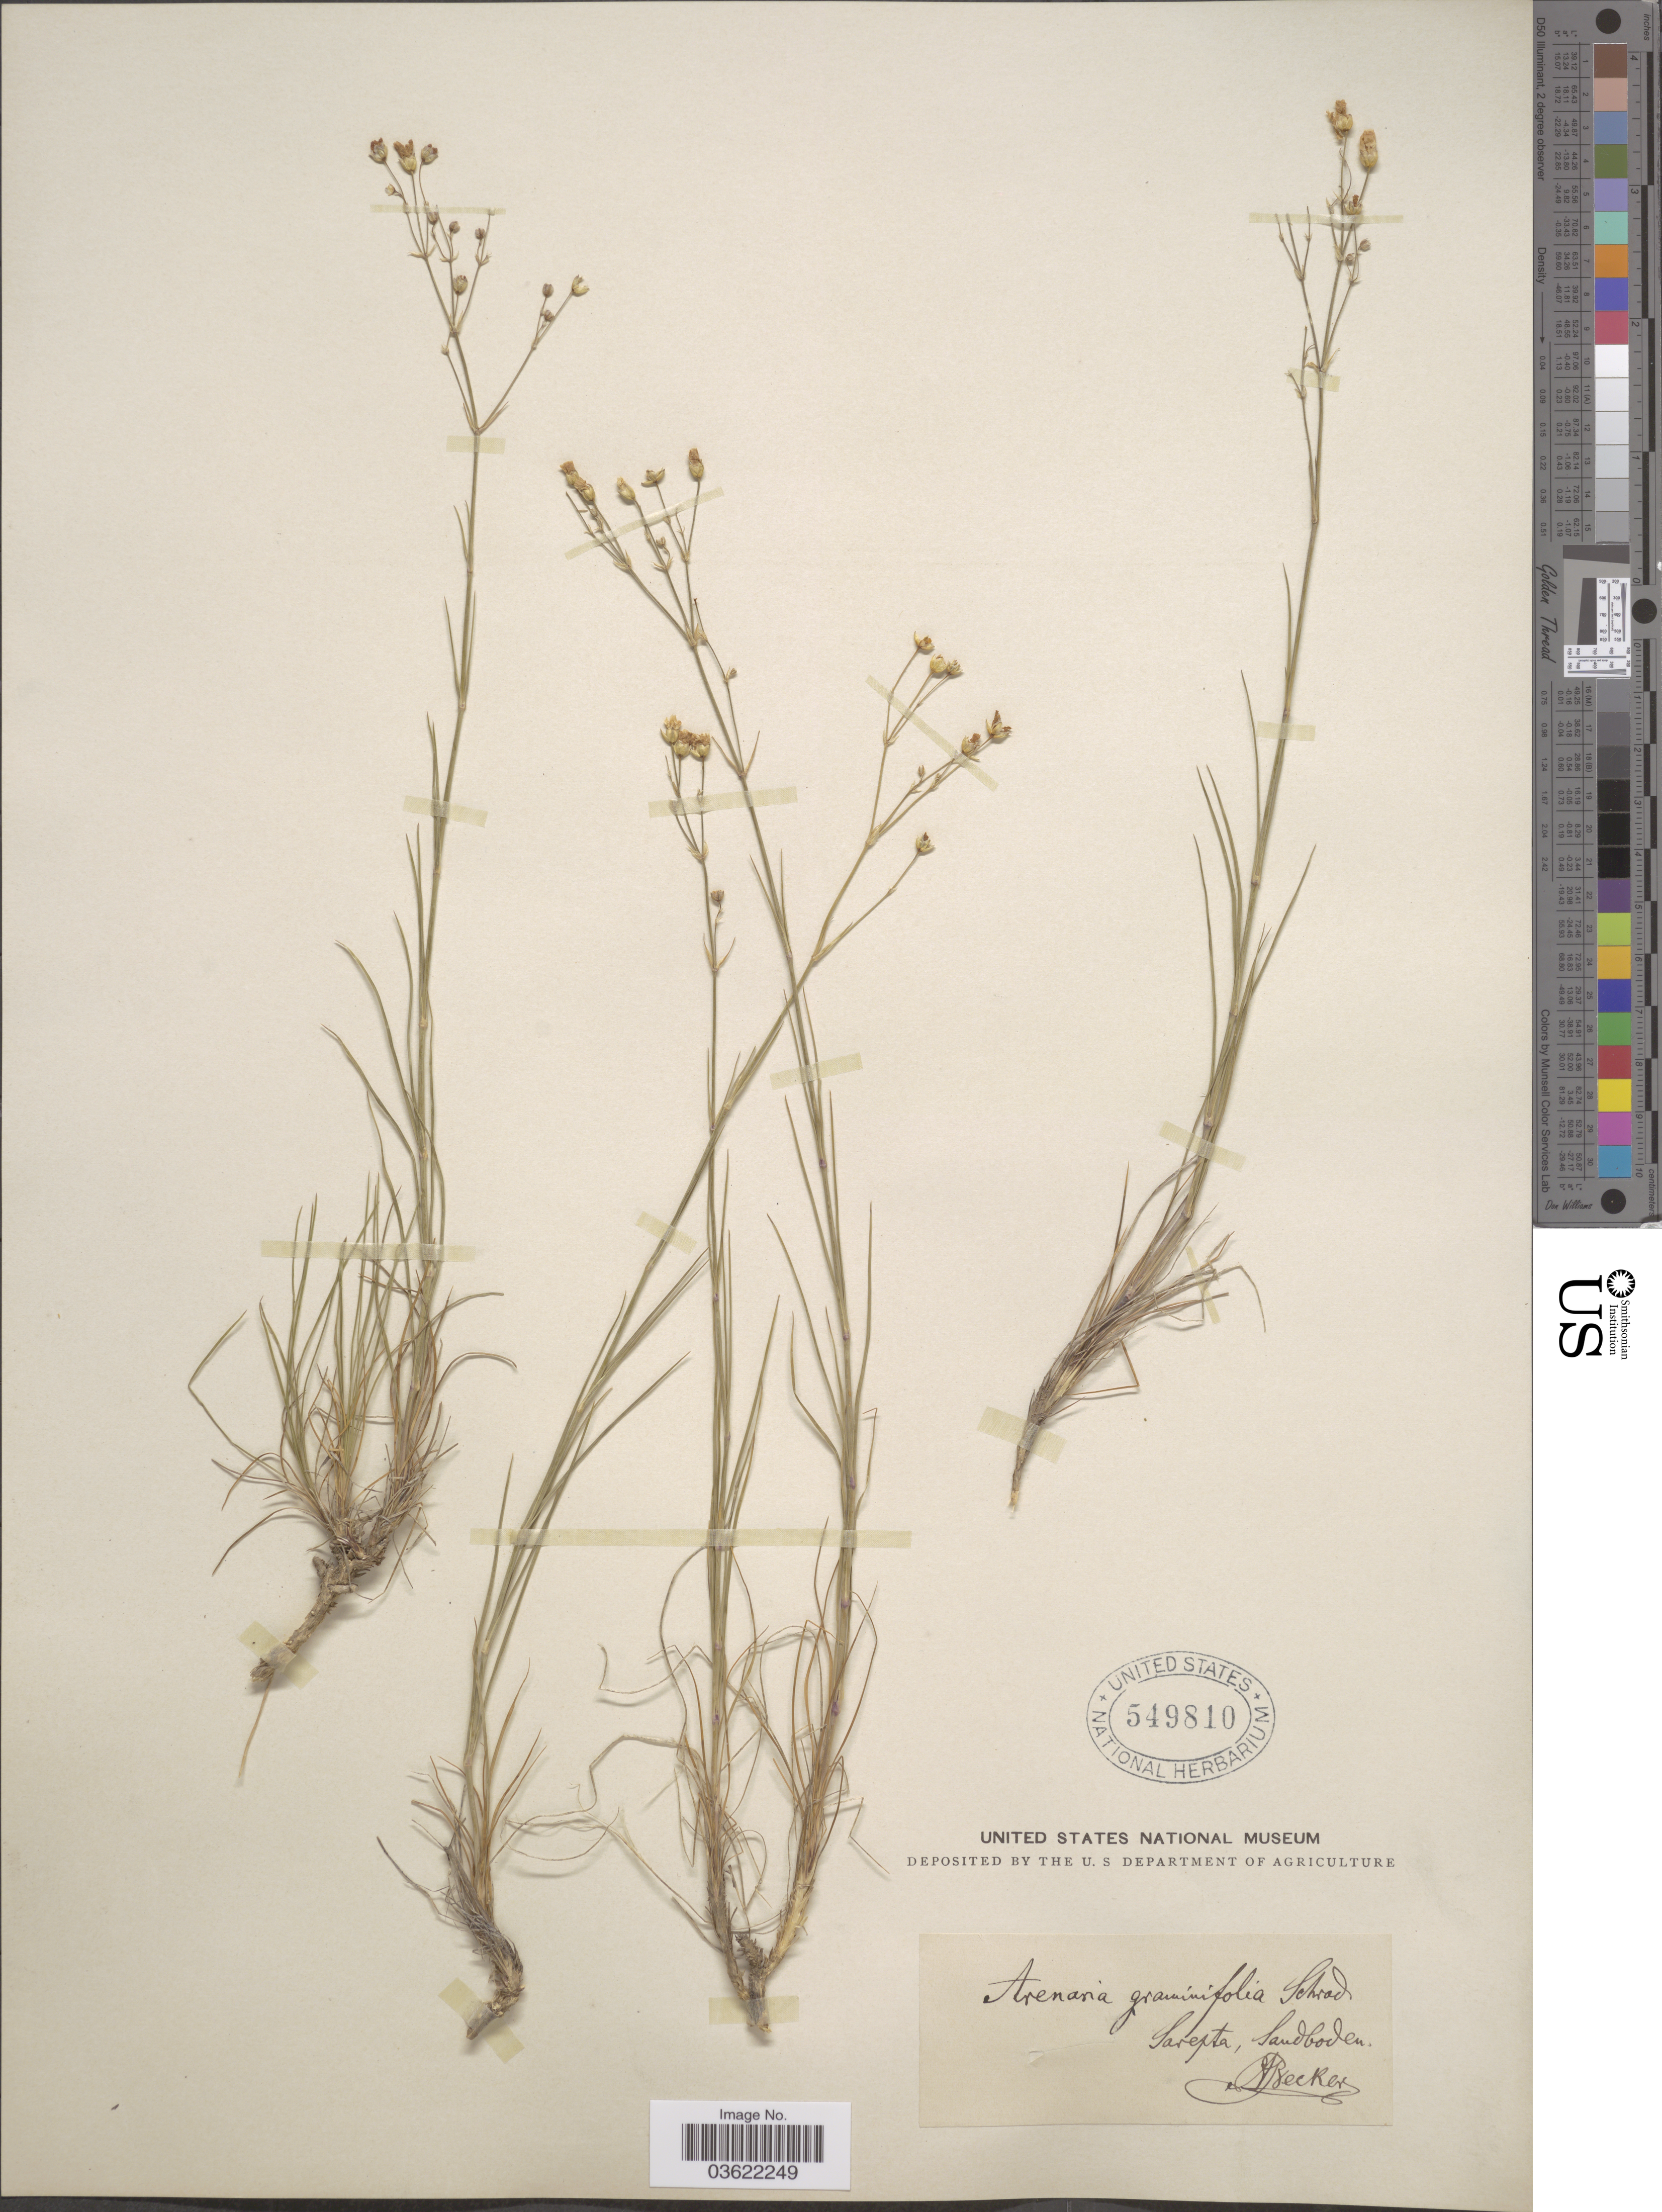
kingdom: Plantae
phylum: Tracheophyta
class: Magnoliopsida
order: Caryophyllales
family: Caryophyllaceae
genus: Eremogone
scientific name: Eremogone procera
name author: (Spreng.) Rchb.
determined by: Strong, Mark T., (BOT), Smithsonian Institution - National Museum of Natural History (UNITED STATES)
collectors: A. Becker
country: Russian Federation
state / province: Volgograd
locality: Sarepta, Sandboden.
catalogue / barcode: US 549810